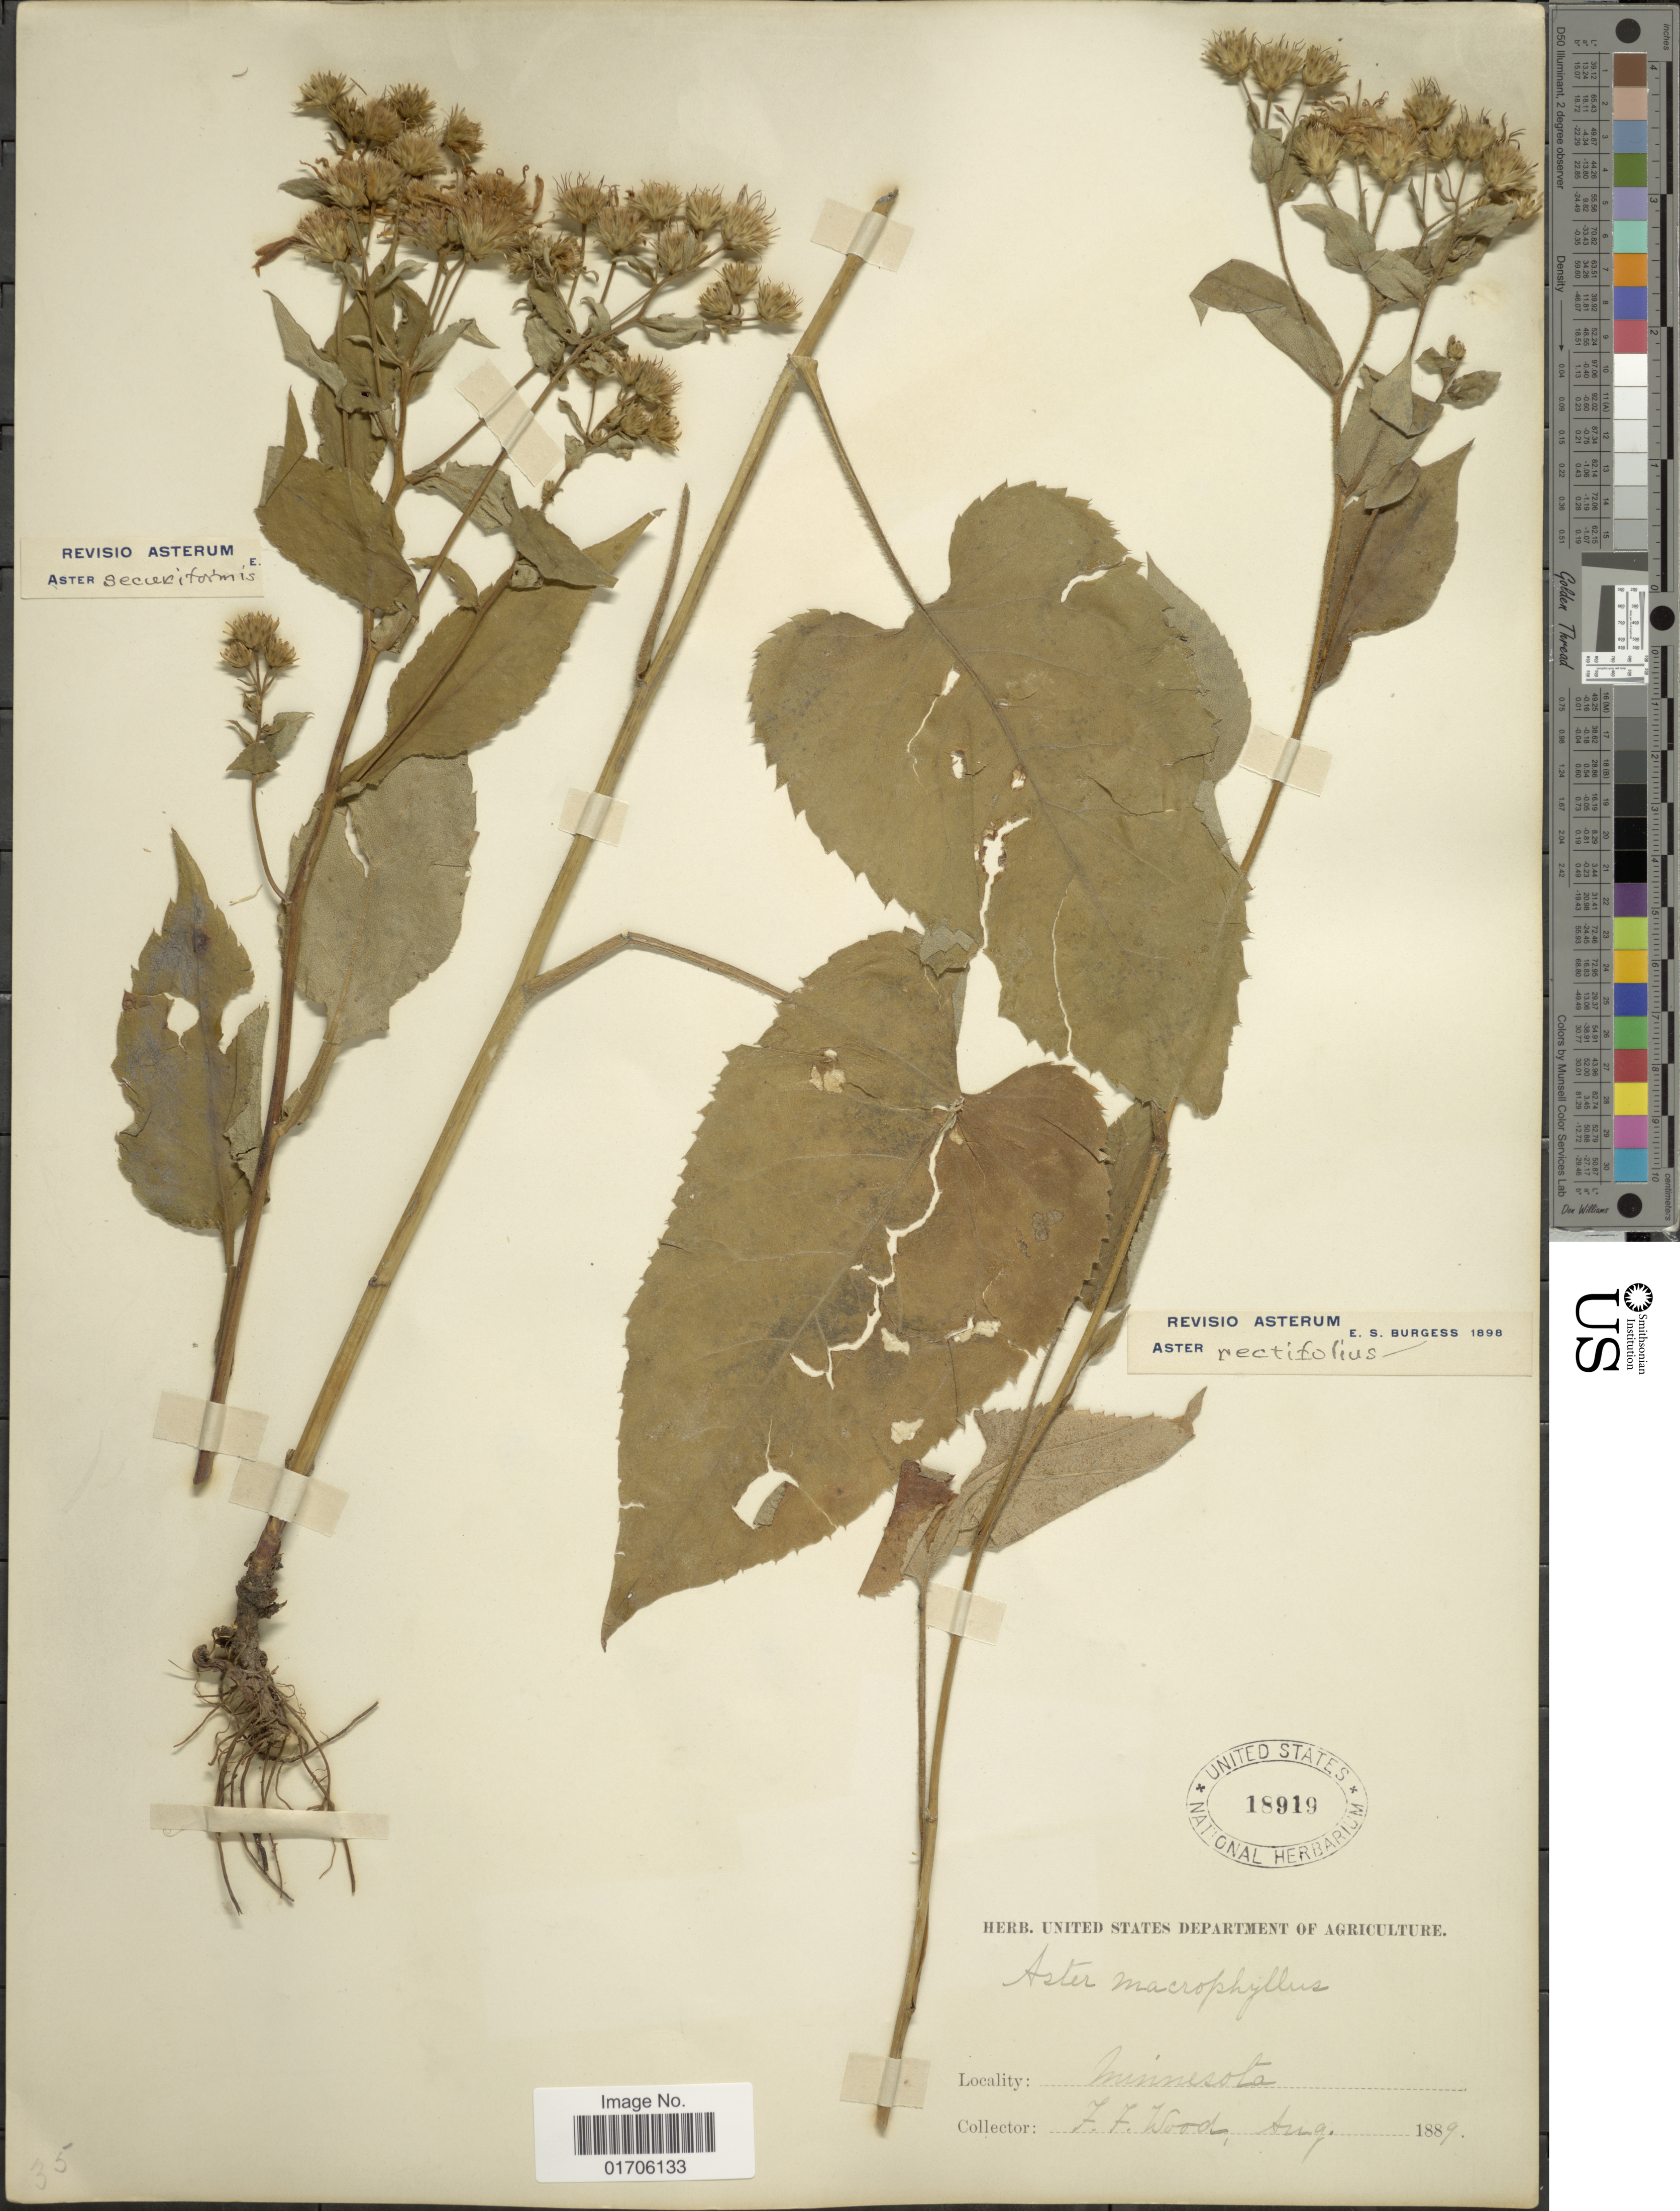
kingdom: Plantae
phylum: Tracheophyta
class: Magnoliopsida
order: Asterales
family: Asteraceae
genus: Aster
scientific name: Aster securiformis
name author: E.S. Burgess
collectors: F. Wood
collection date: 1889-08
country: United States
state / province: Minnesota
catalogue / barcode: US 18919